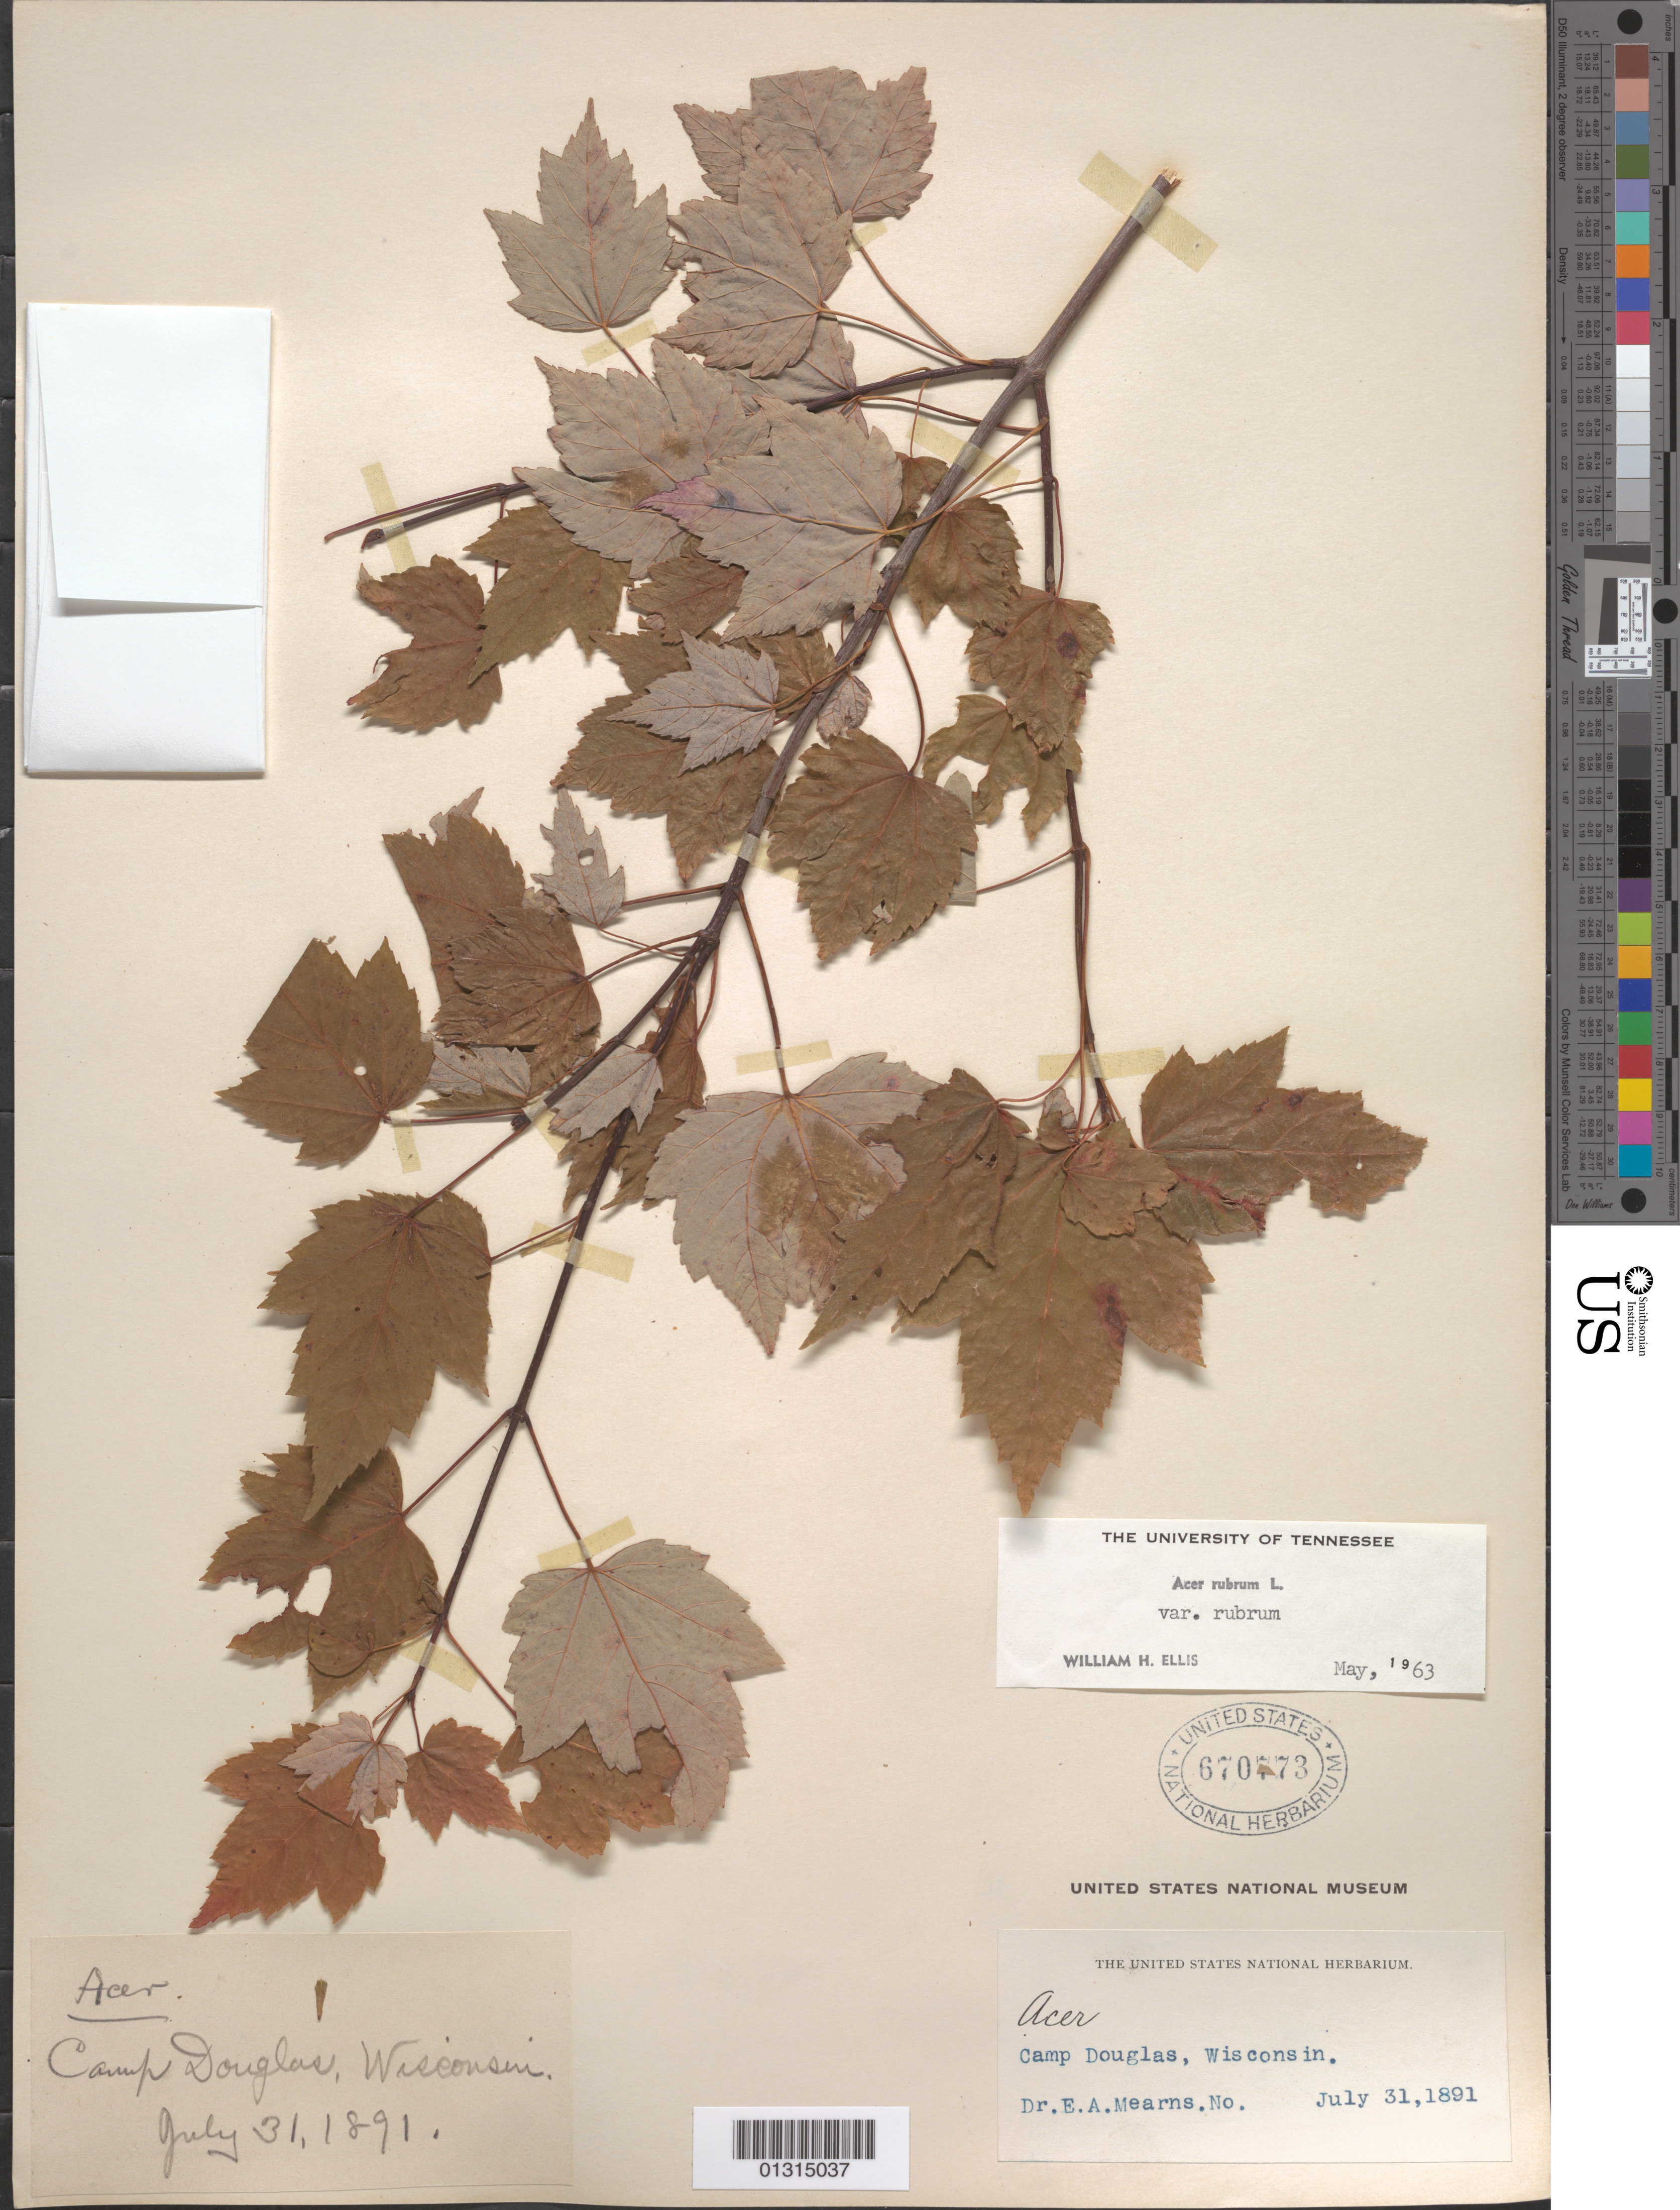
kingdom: Plantae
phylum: Tracheophyta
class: Magnoliopsida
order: Sapindales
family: Sapindaceae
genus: Acer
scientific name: Acer rubrum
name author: L.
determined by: Ellis, W. H.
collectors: E. A. Mearns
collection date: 1891-07-31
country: United States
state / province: Wisconsin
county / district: Juneau County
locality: Camp Douglas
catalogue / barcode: US 670773